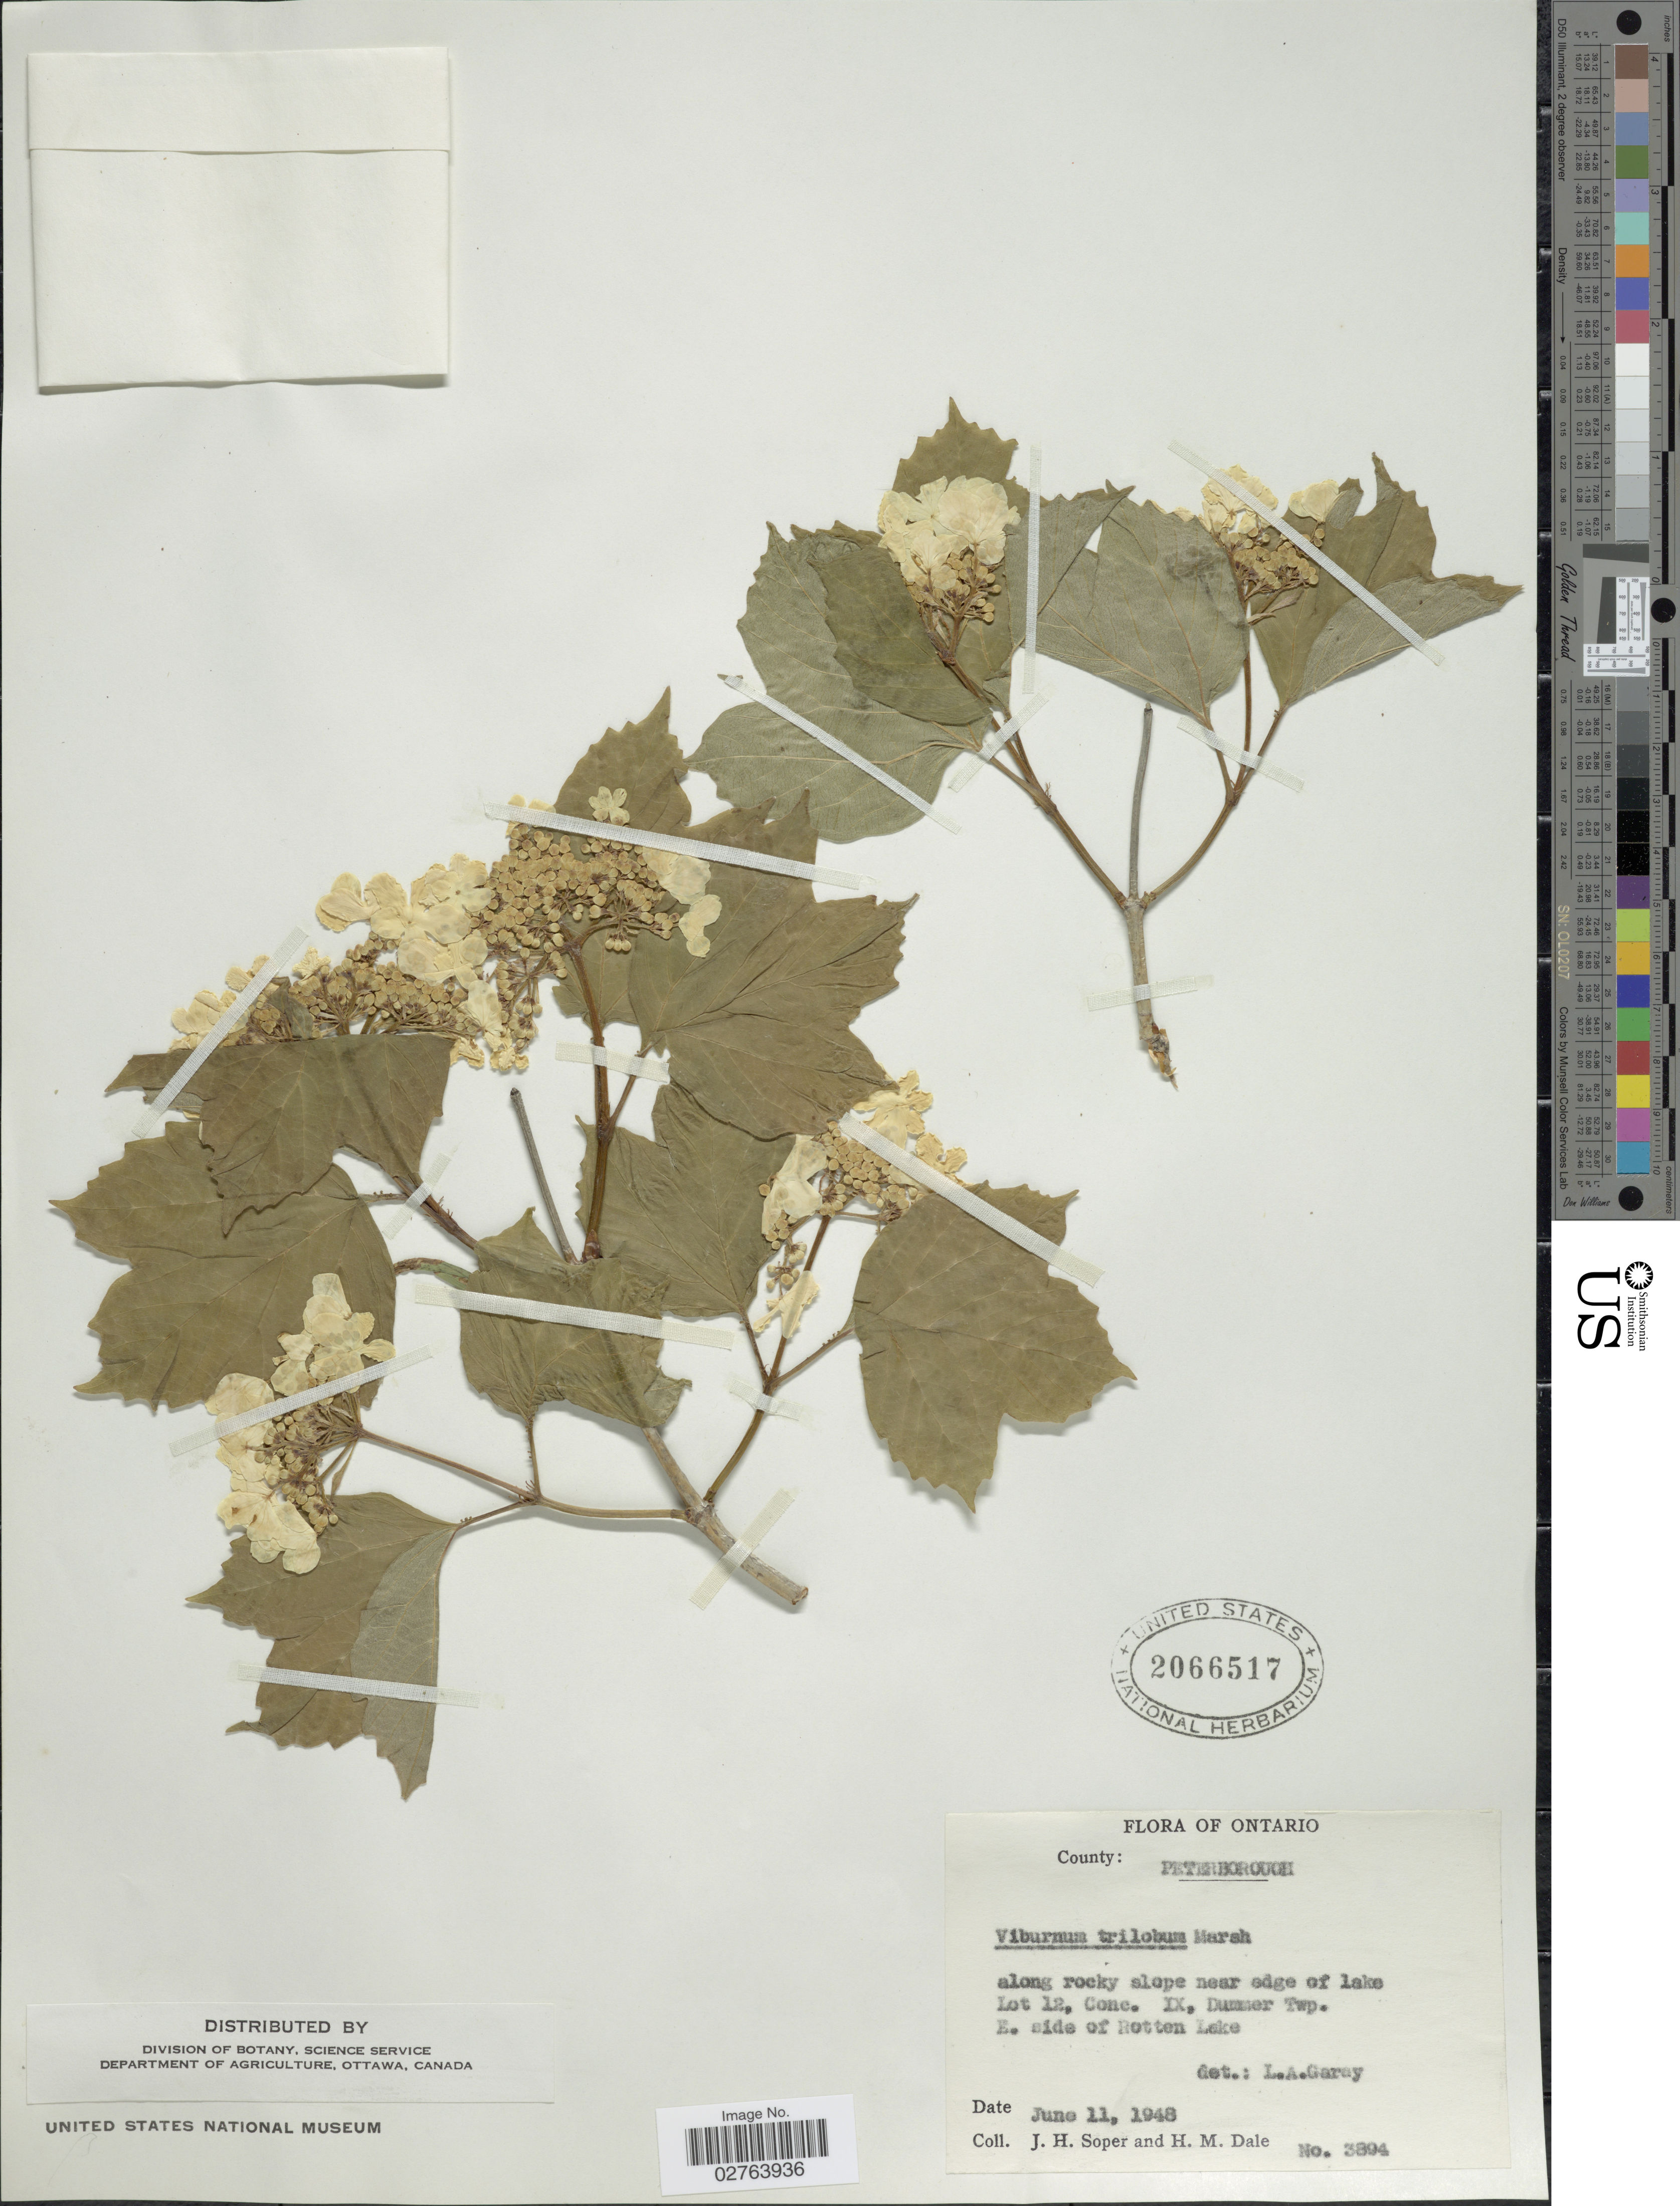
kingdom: Plantae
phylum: Tracheophyta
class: Magnoliopsida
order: Dipsacales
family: Viburnaceae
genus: Viburnum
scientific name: Viburnum opulus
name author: L.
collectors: J. H. Soper & H. M. Dale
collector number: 3894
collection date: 1948-06-11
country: Canada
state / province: Ontario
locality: County: Peterborough. Along rocky slope near edge of Lake Lot 12, Conc. IX, Dummer Twp. E. side of Rotten Lake.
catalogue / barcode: US 2066517